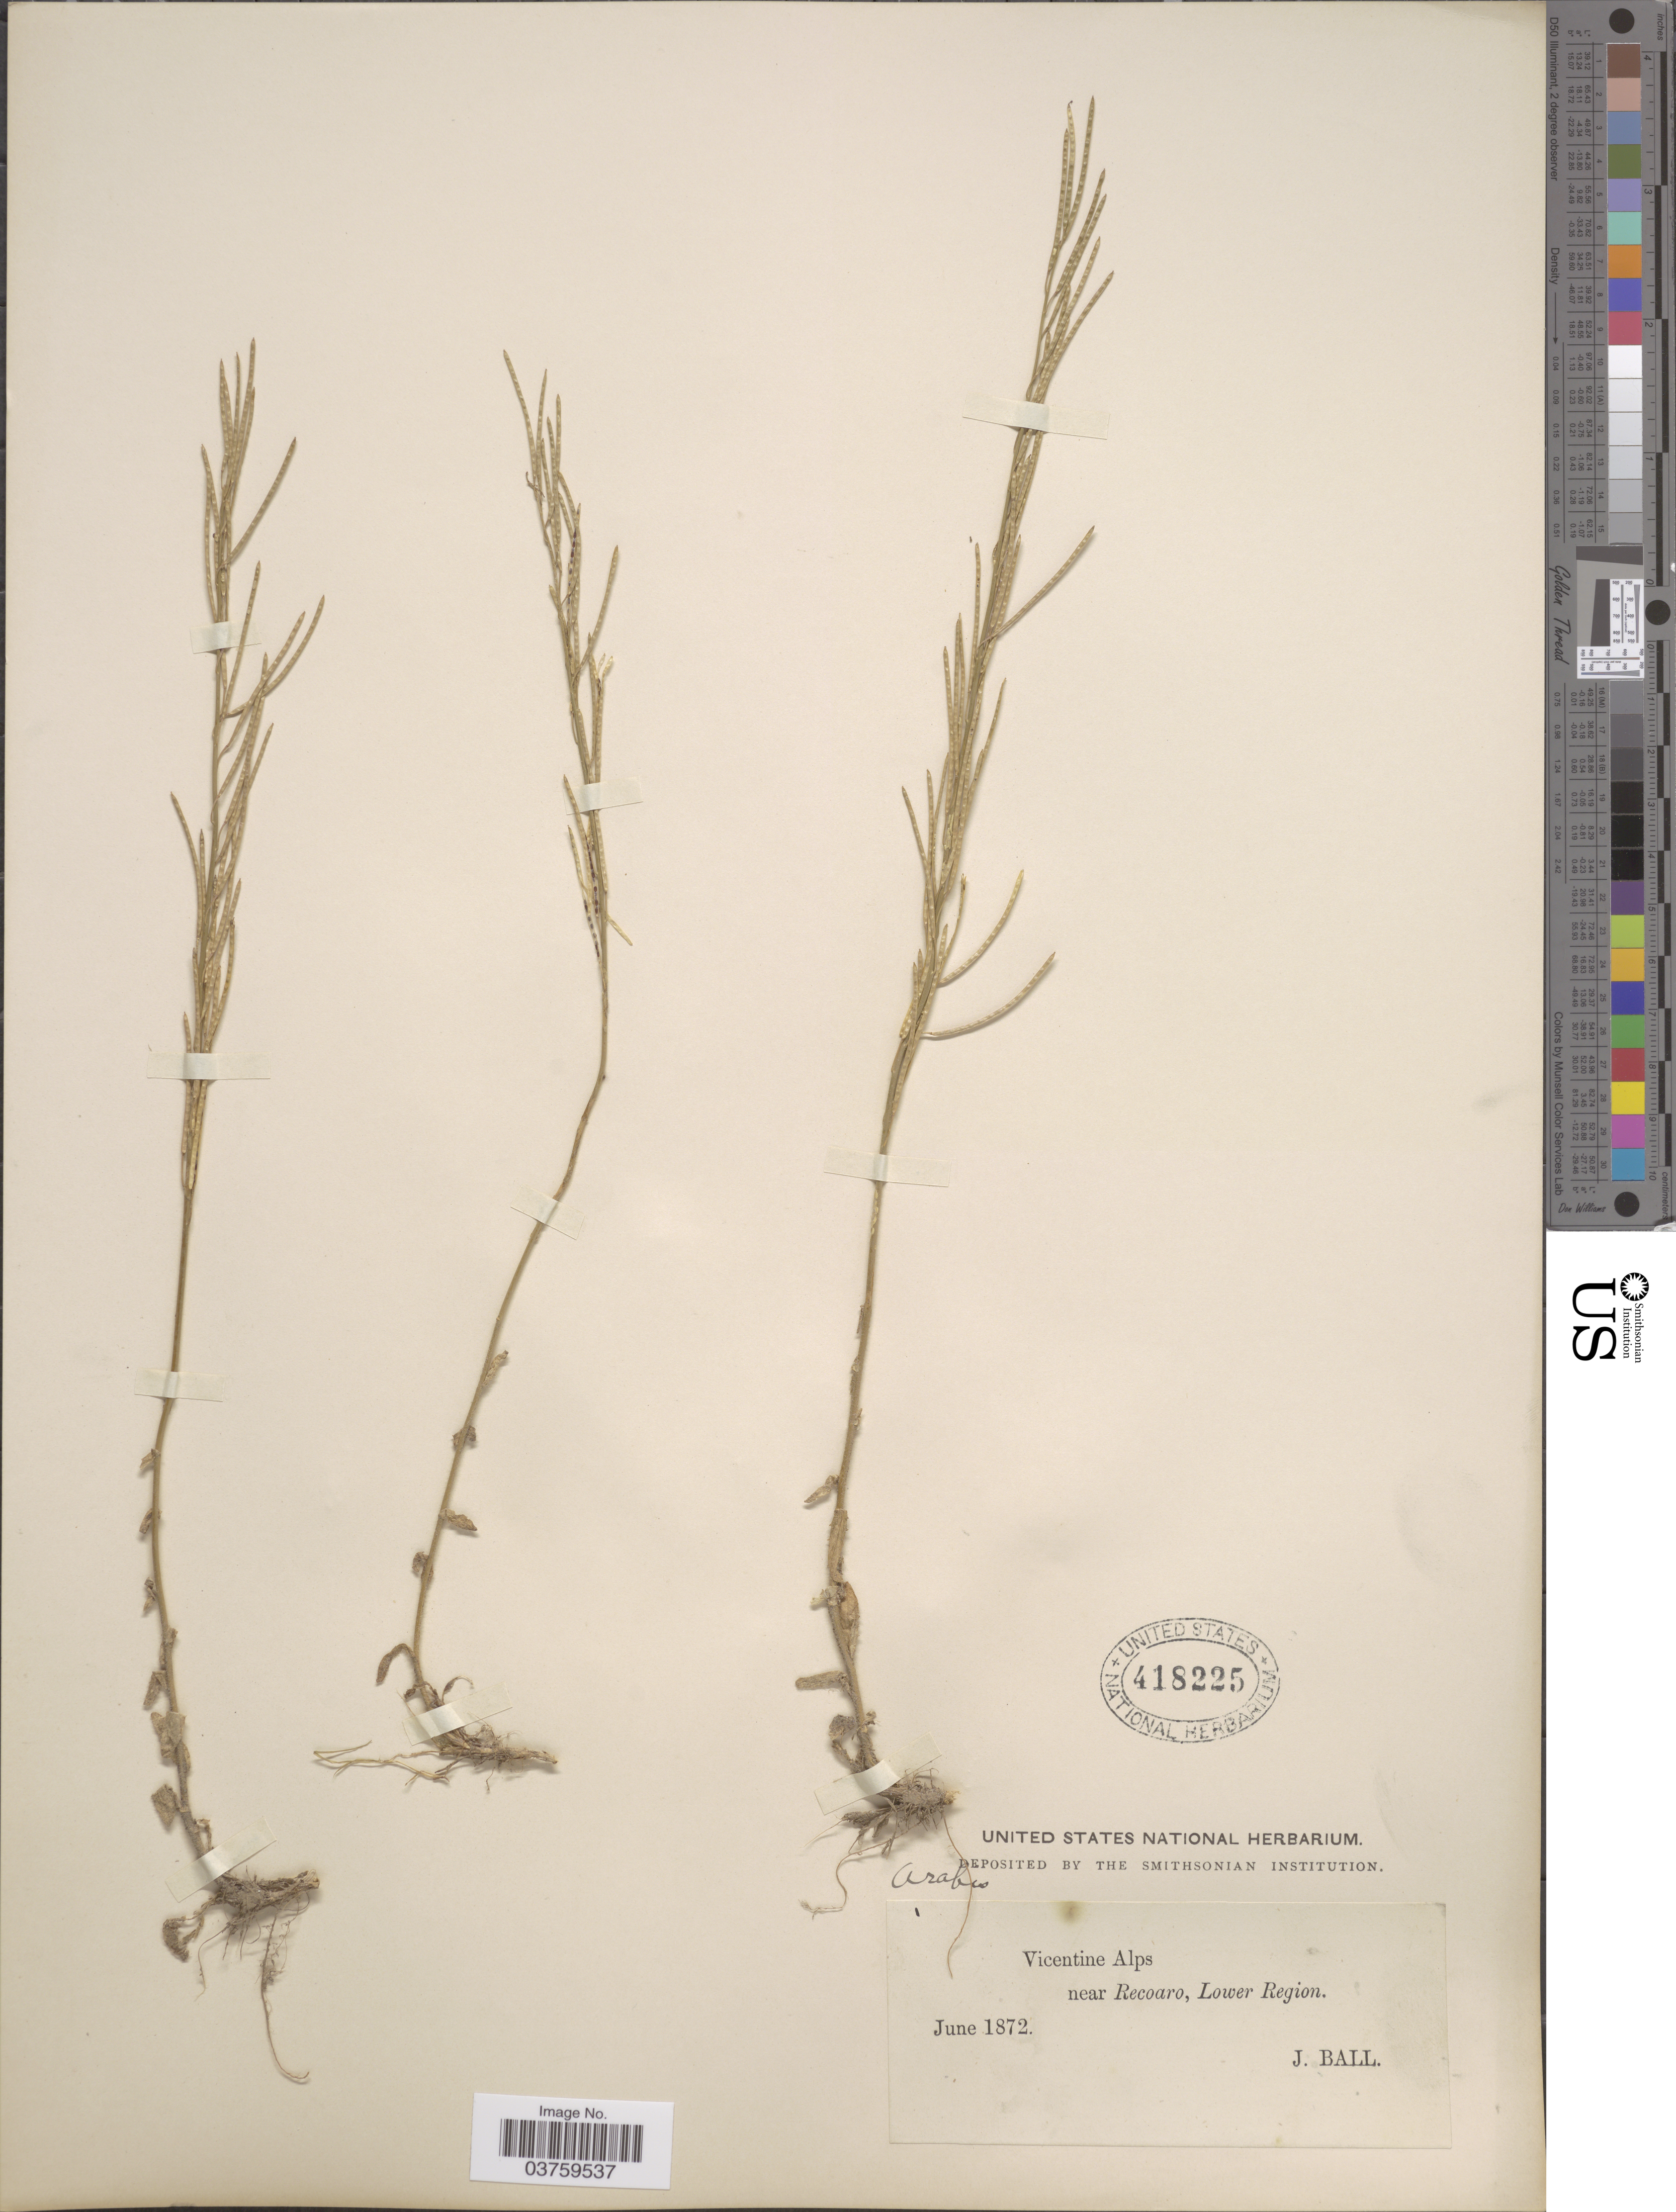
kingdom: Plantae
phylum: Tracheophyta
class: Magnoliopsida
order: Brassicales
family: Brassicaceae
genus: Arabis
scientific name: Arabis sp.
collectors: J. Ball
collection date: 1872-06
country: Italy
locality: Vicentine Alps near Recoaro, Lower Region.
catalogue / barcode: US 418225